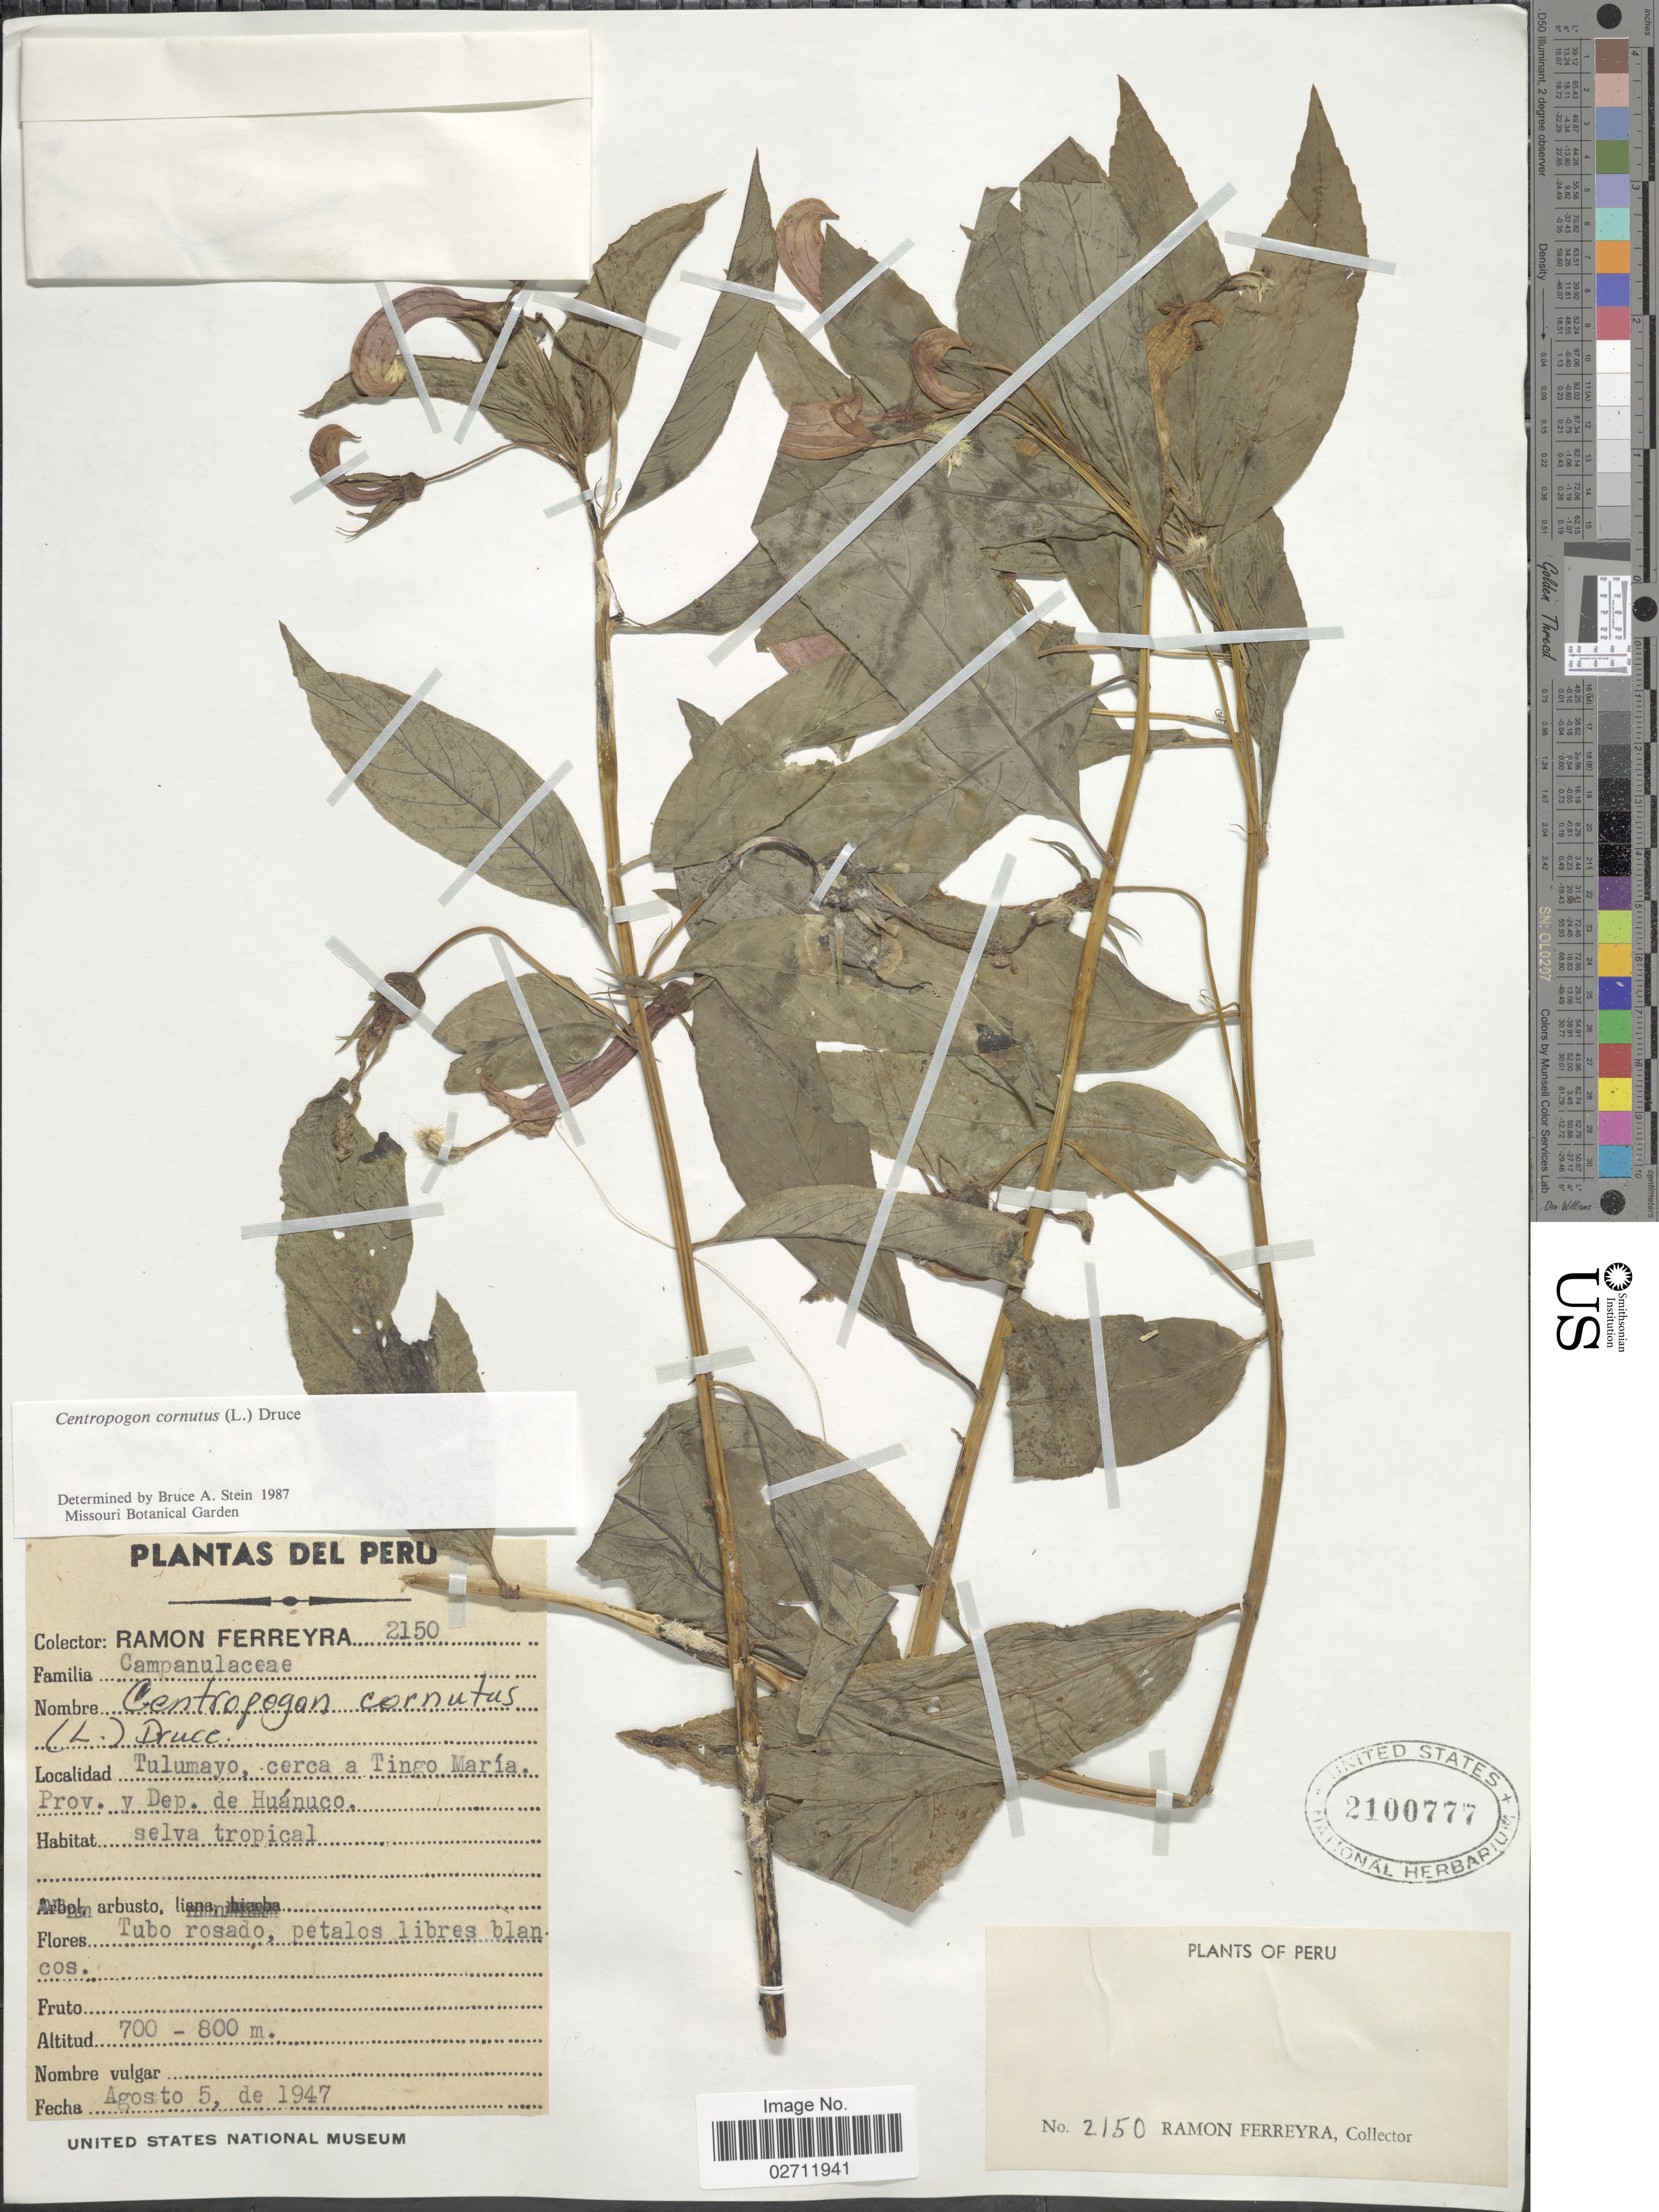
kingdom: Plantae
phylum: Tracheophyta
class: Magnoliopsida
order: Asterales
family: Campanulaceae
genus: Centropogon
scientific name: Centropogon cornutus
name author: (L.) Druce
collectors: R. A. Ferreyra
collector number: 2150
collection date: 1947-08-05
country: Peru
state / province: Huánuco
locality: Tulumayo, cerca a Tingo Maria, Prov. de Huánuco.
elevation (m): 700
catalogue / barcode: US 2100777